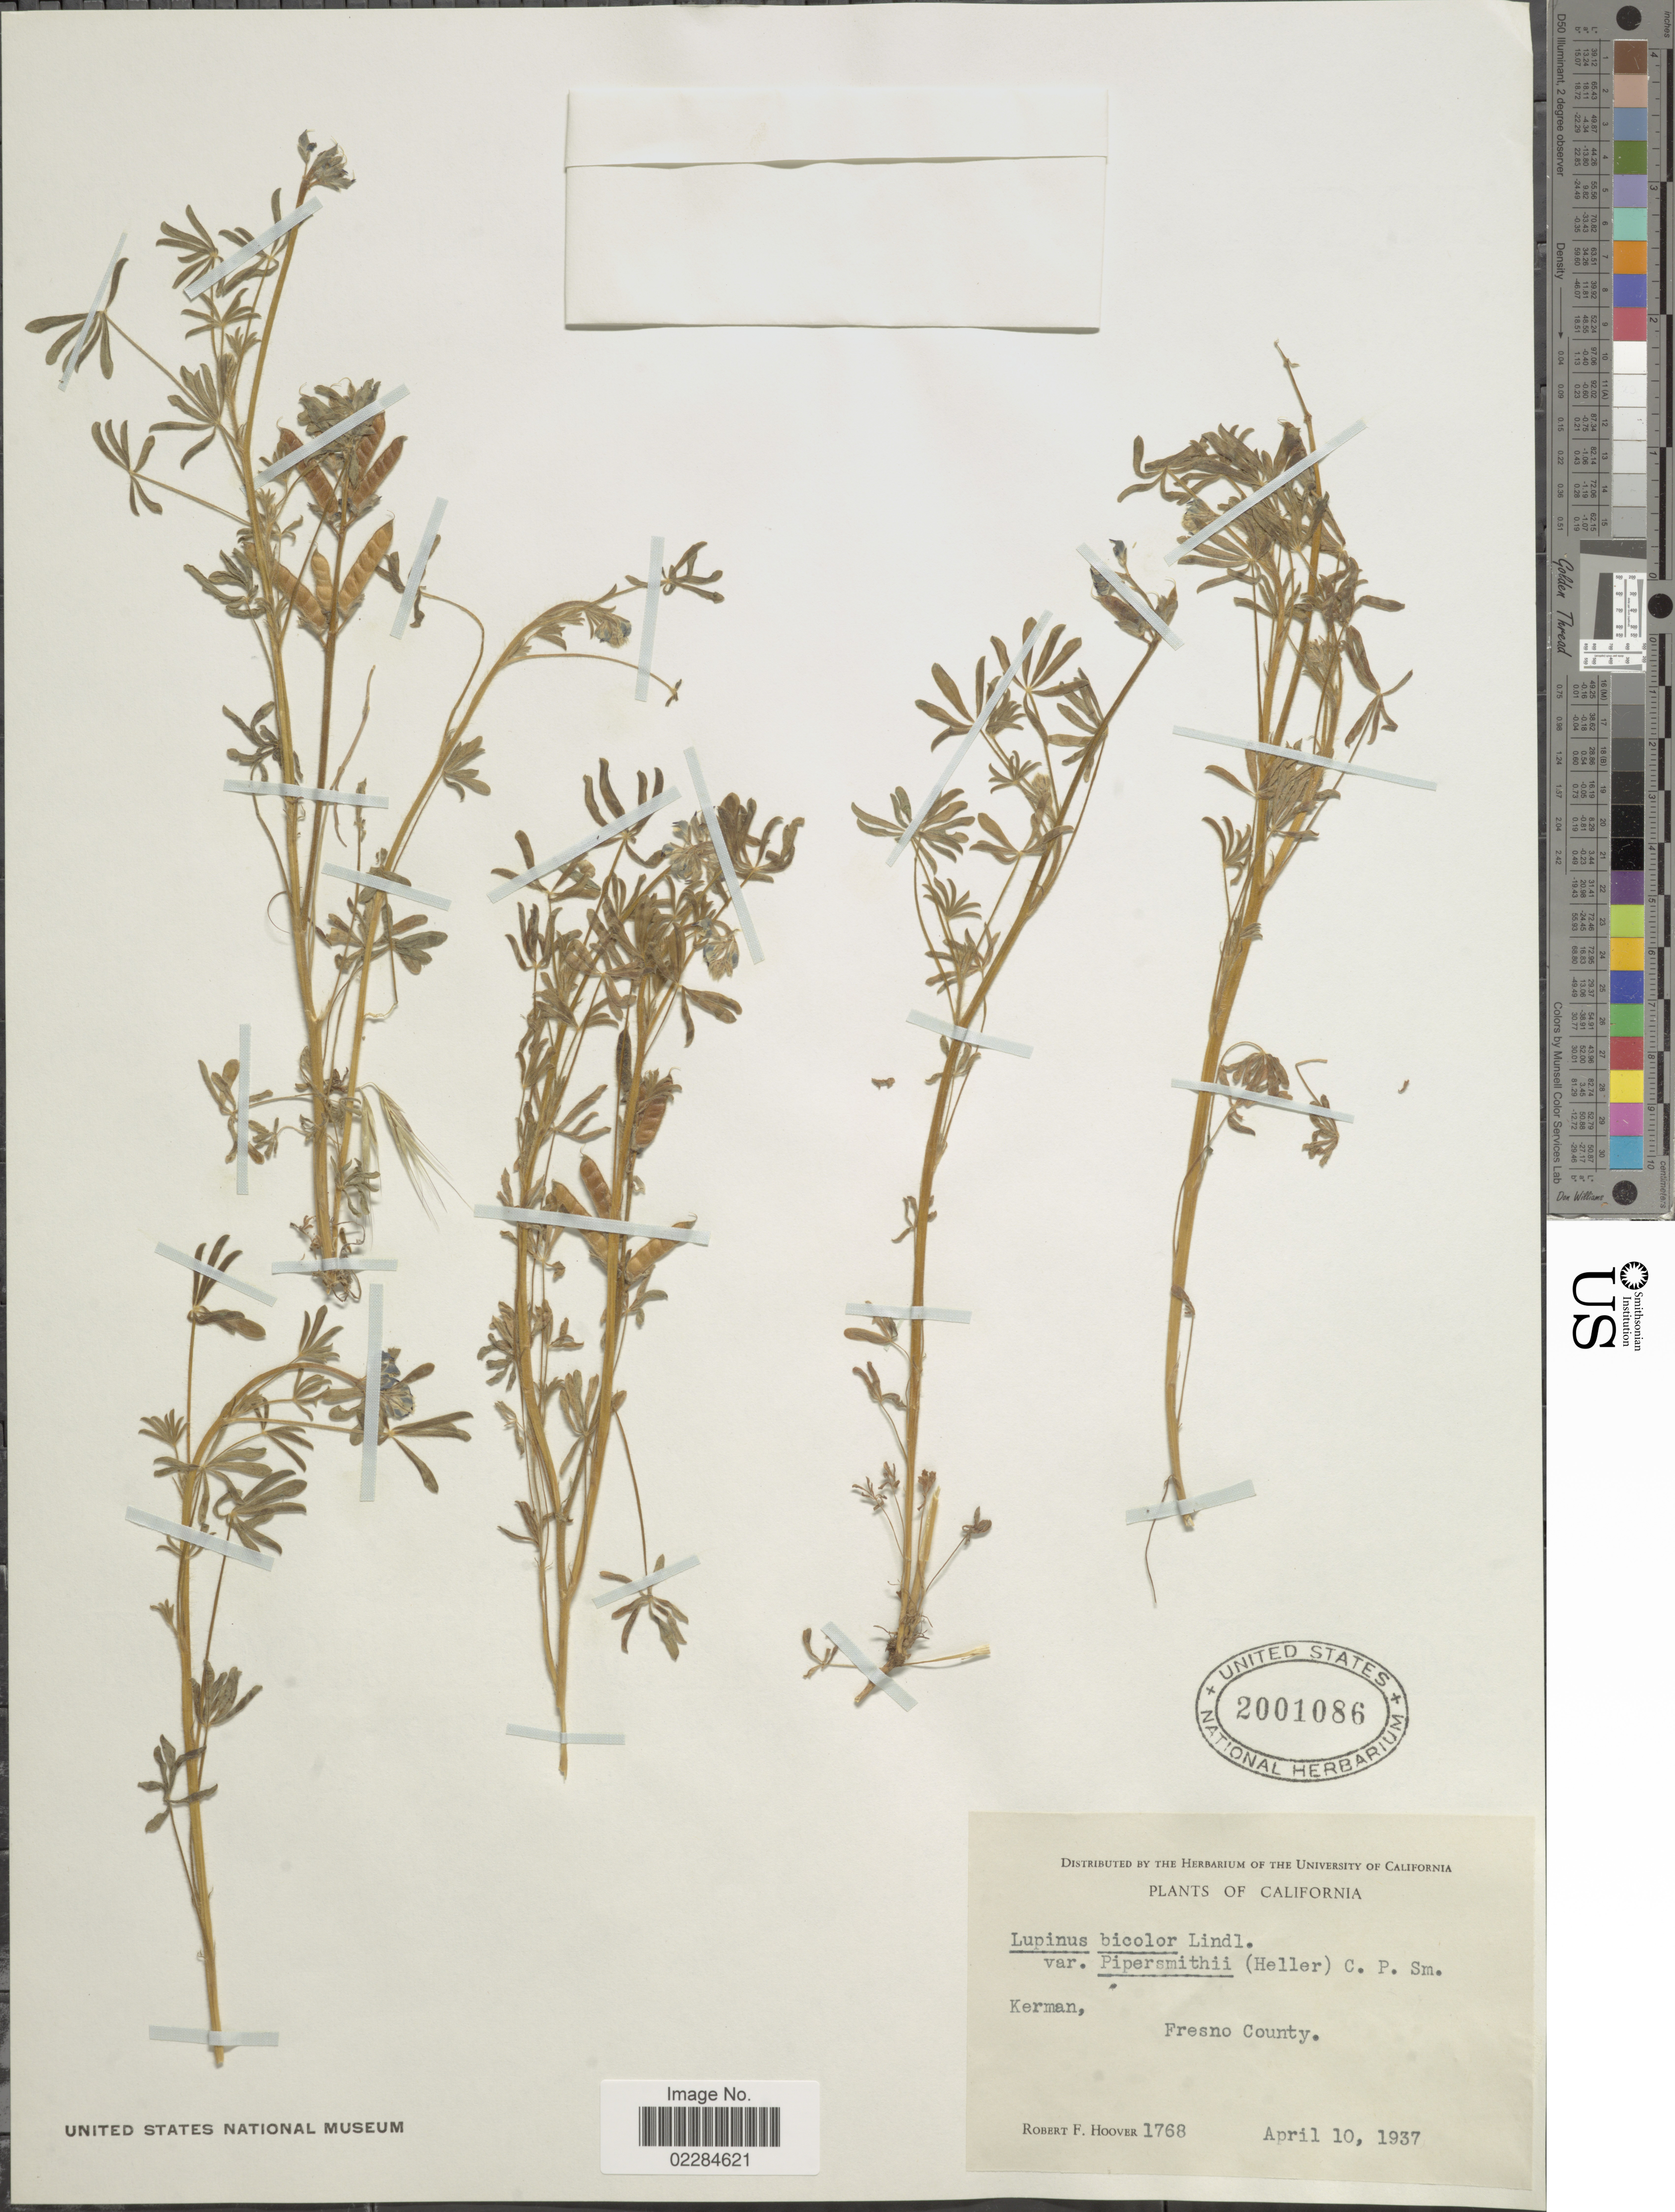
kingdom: Plantae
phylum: Tracheophyta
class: Magnoliopsida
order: Fabales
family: Fabaceae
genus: Lupinus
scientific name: Lupinus bicolor var. pipersmithii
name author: (A. Heller) C.P. Sm.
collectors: R. F. Hoover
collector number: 1768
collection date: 1937-04-10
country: United States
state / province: California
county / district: Fresno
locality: Kerman, Fresno County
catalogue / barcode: US 2001086